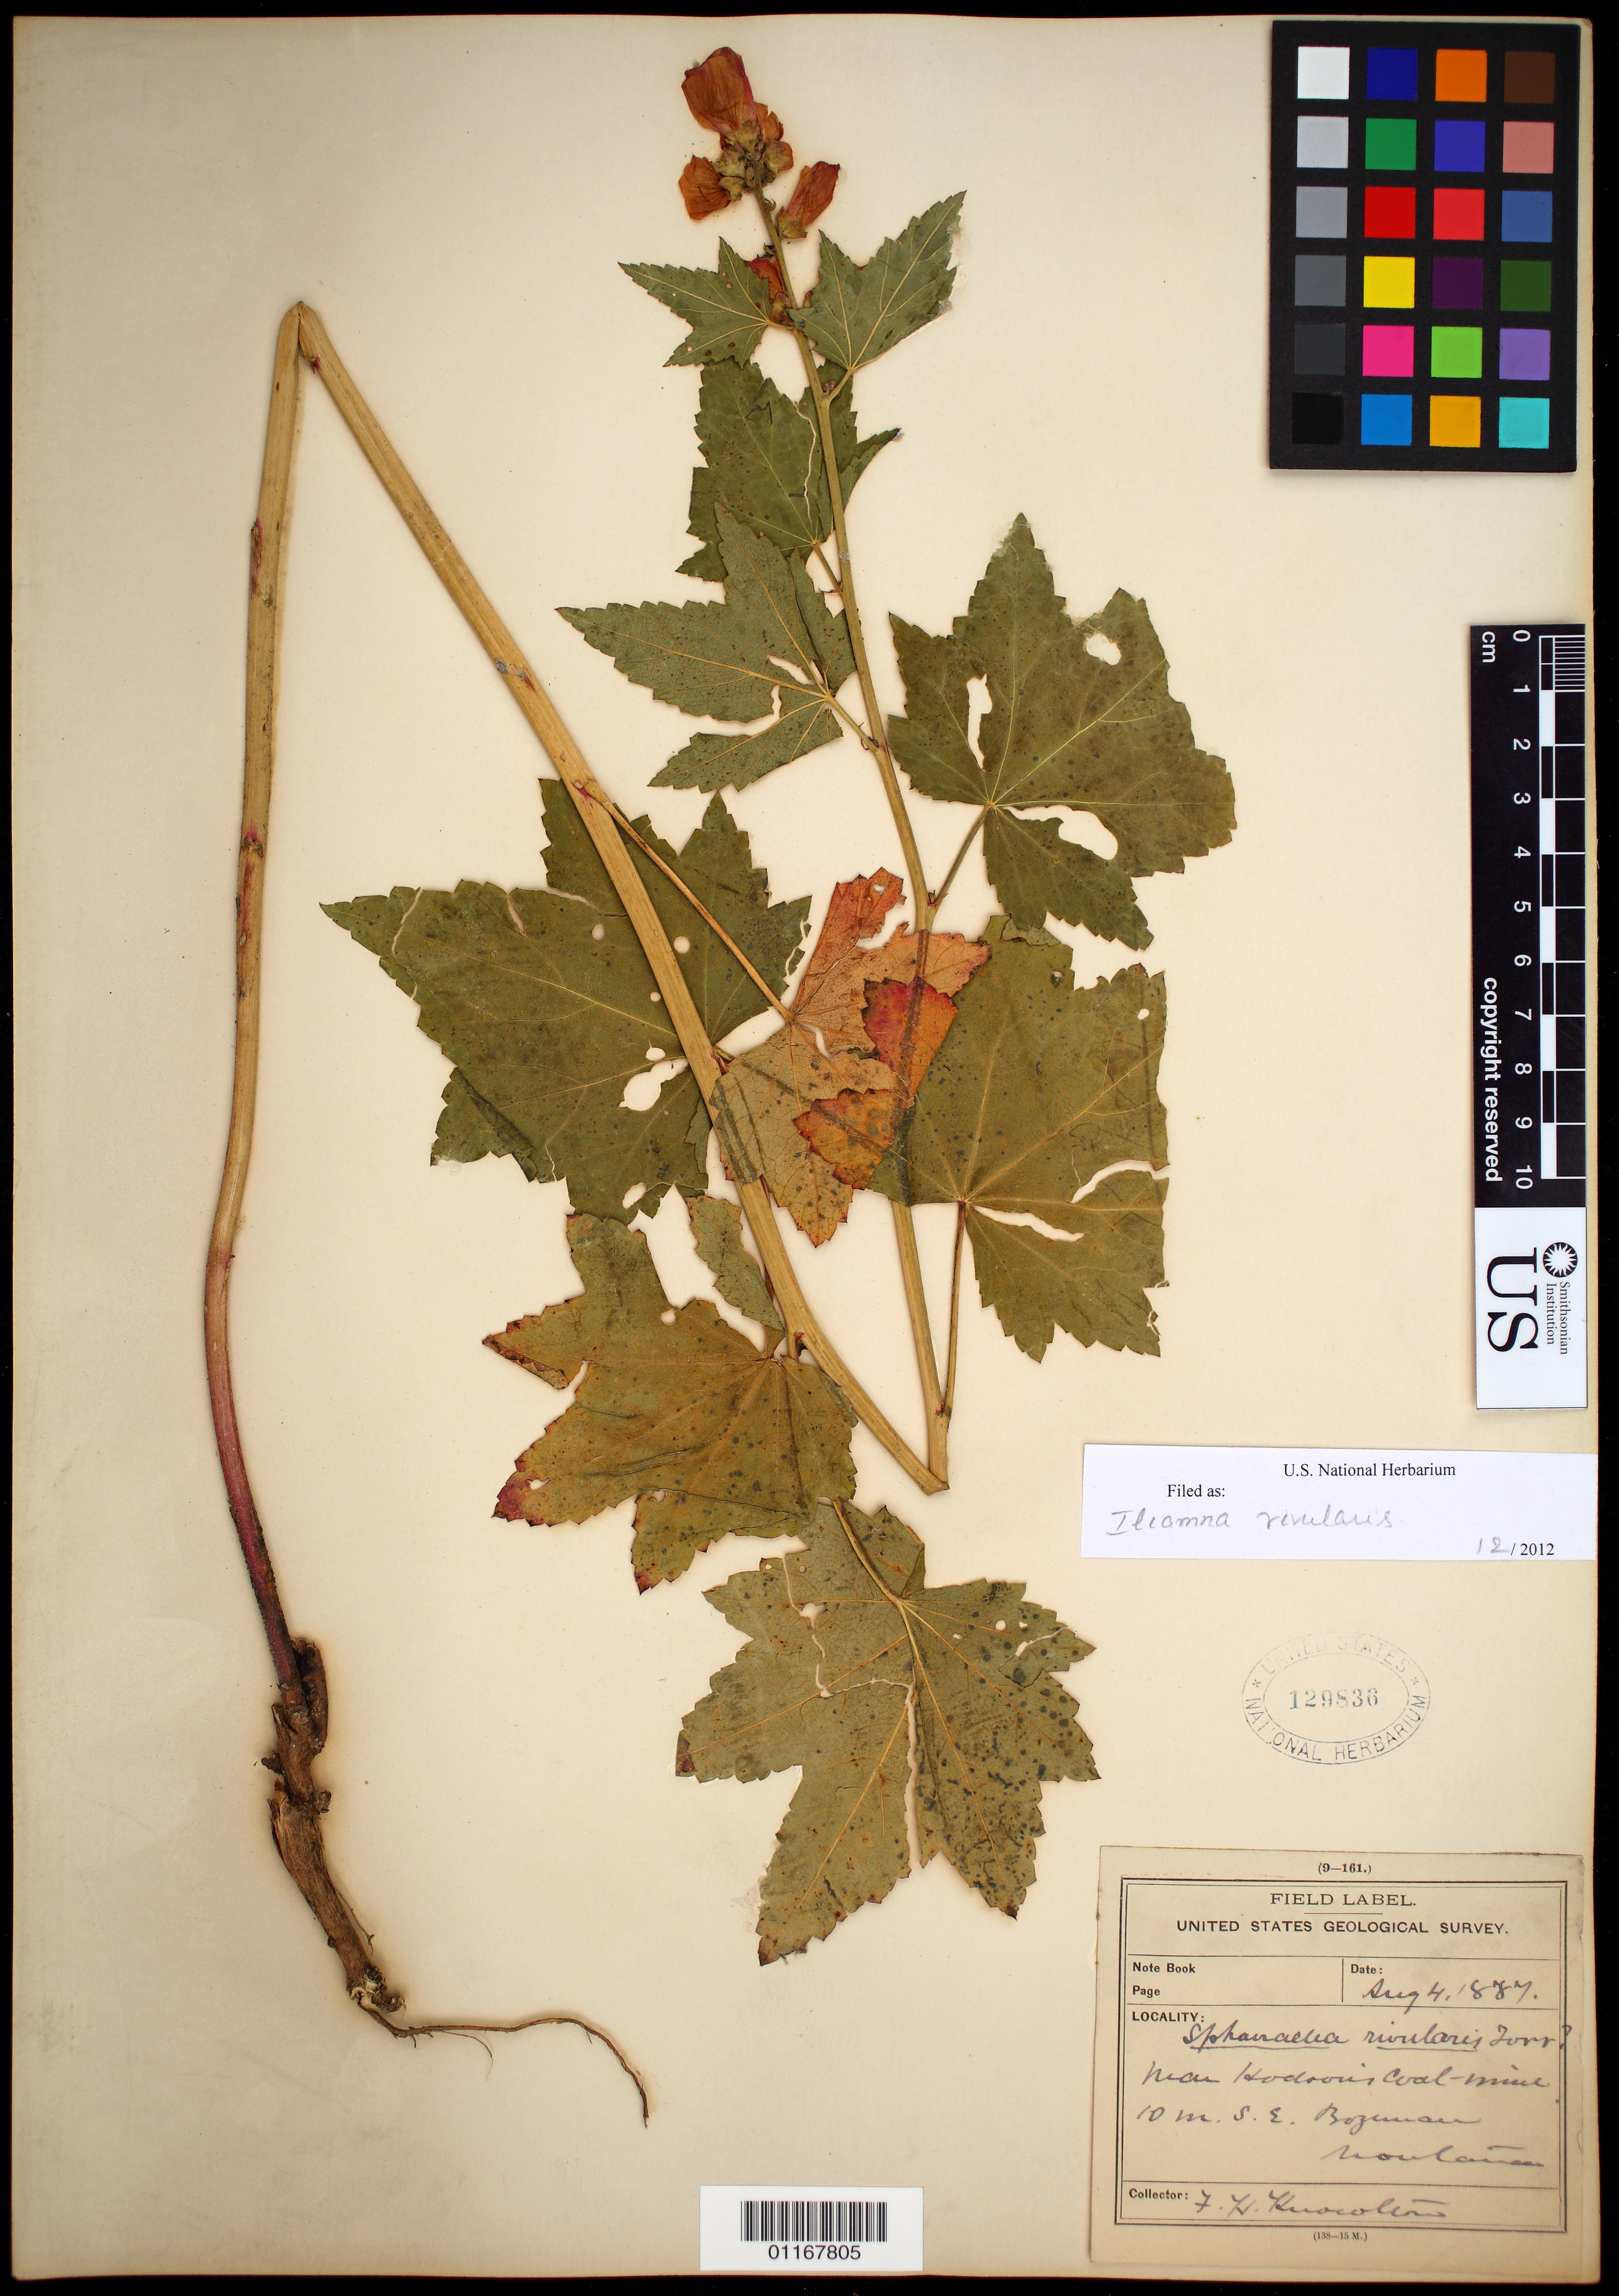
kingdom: Plantae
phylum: Tracheophyta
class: Magnoliopsida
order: Malvales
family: Malvaceae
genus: Iliamna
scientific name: Iliamna rivularis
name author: (Douglas) Greene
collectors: F. H. Knowlton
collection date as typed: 04 Aug 1887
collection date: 1887-08-04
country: United States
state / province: Montana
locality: Near Hadoun's Coal-mine, 10 m. S.E. Bozeman Mt.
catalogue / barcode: US 129836